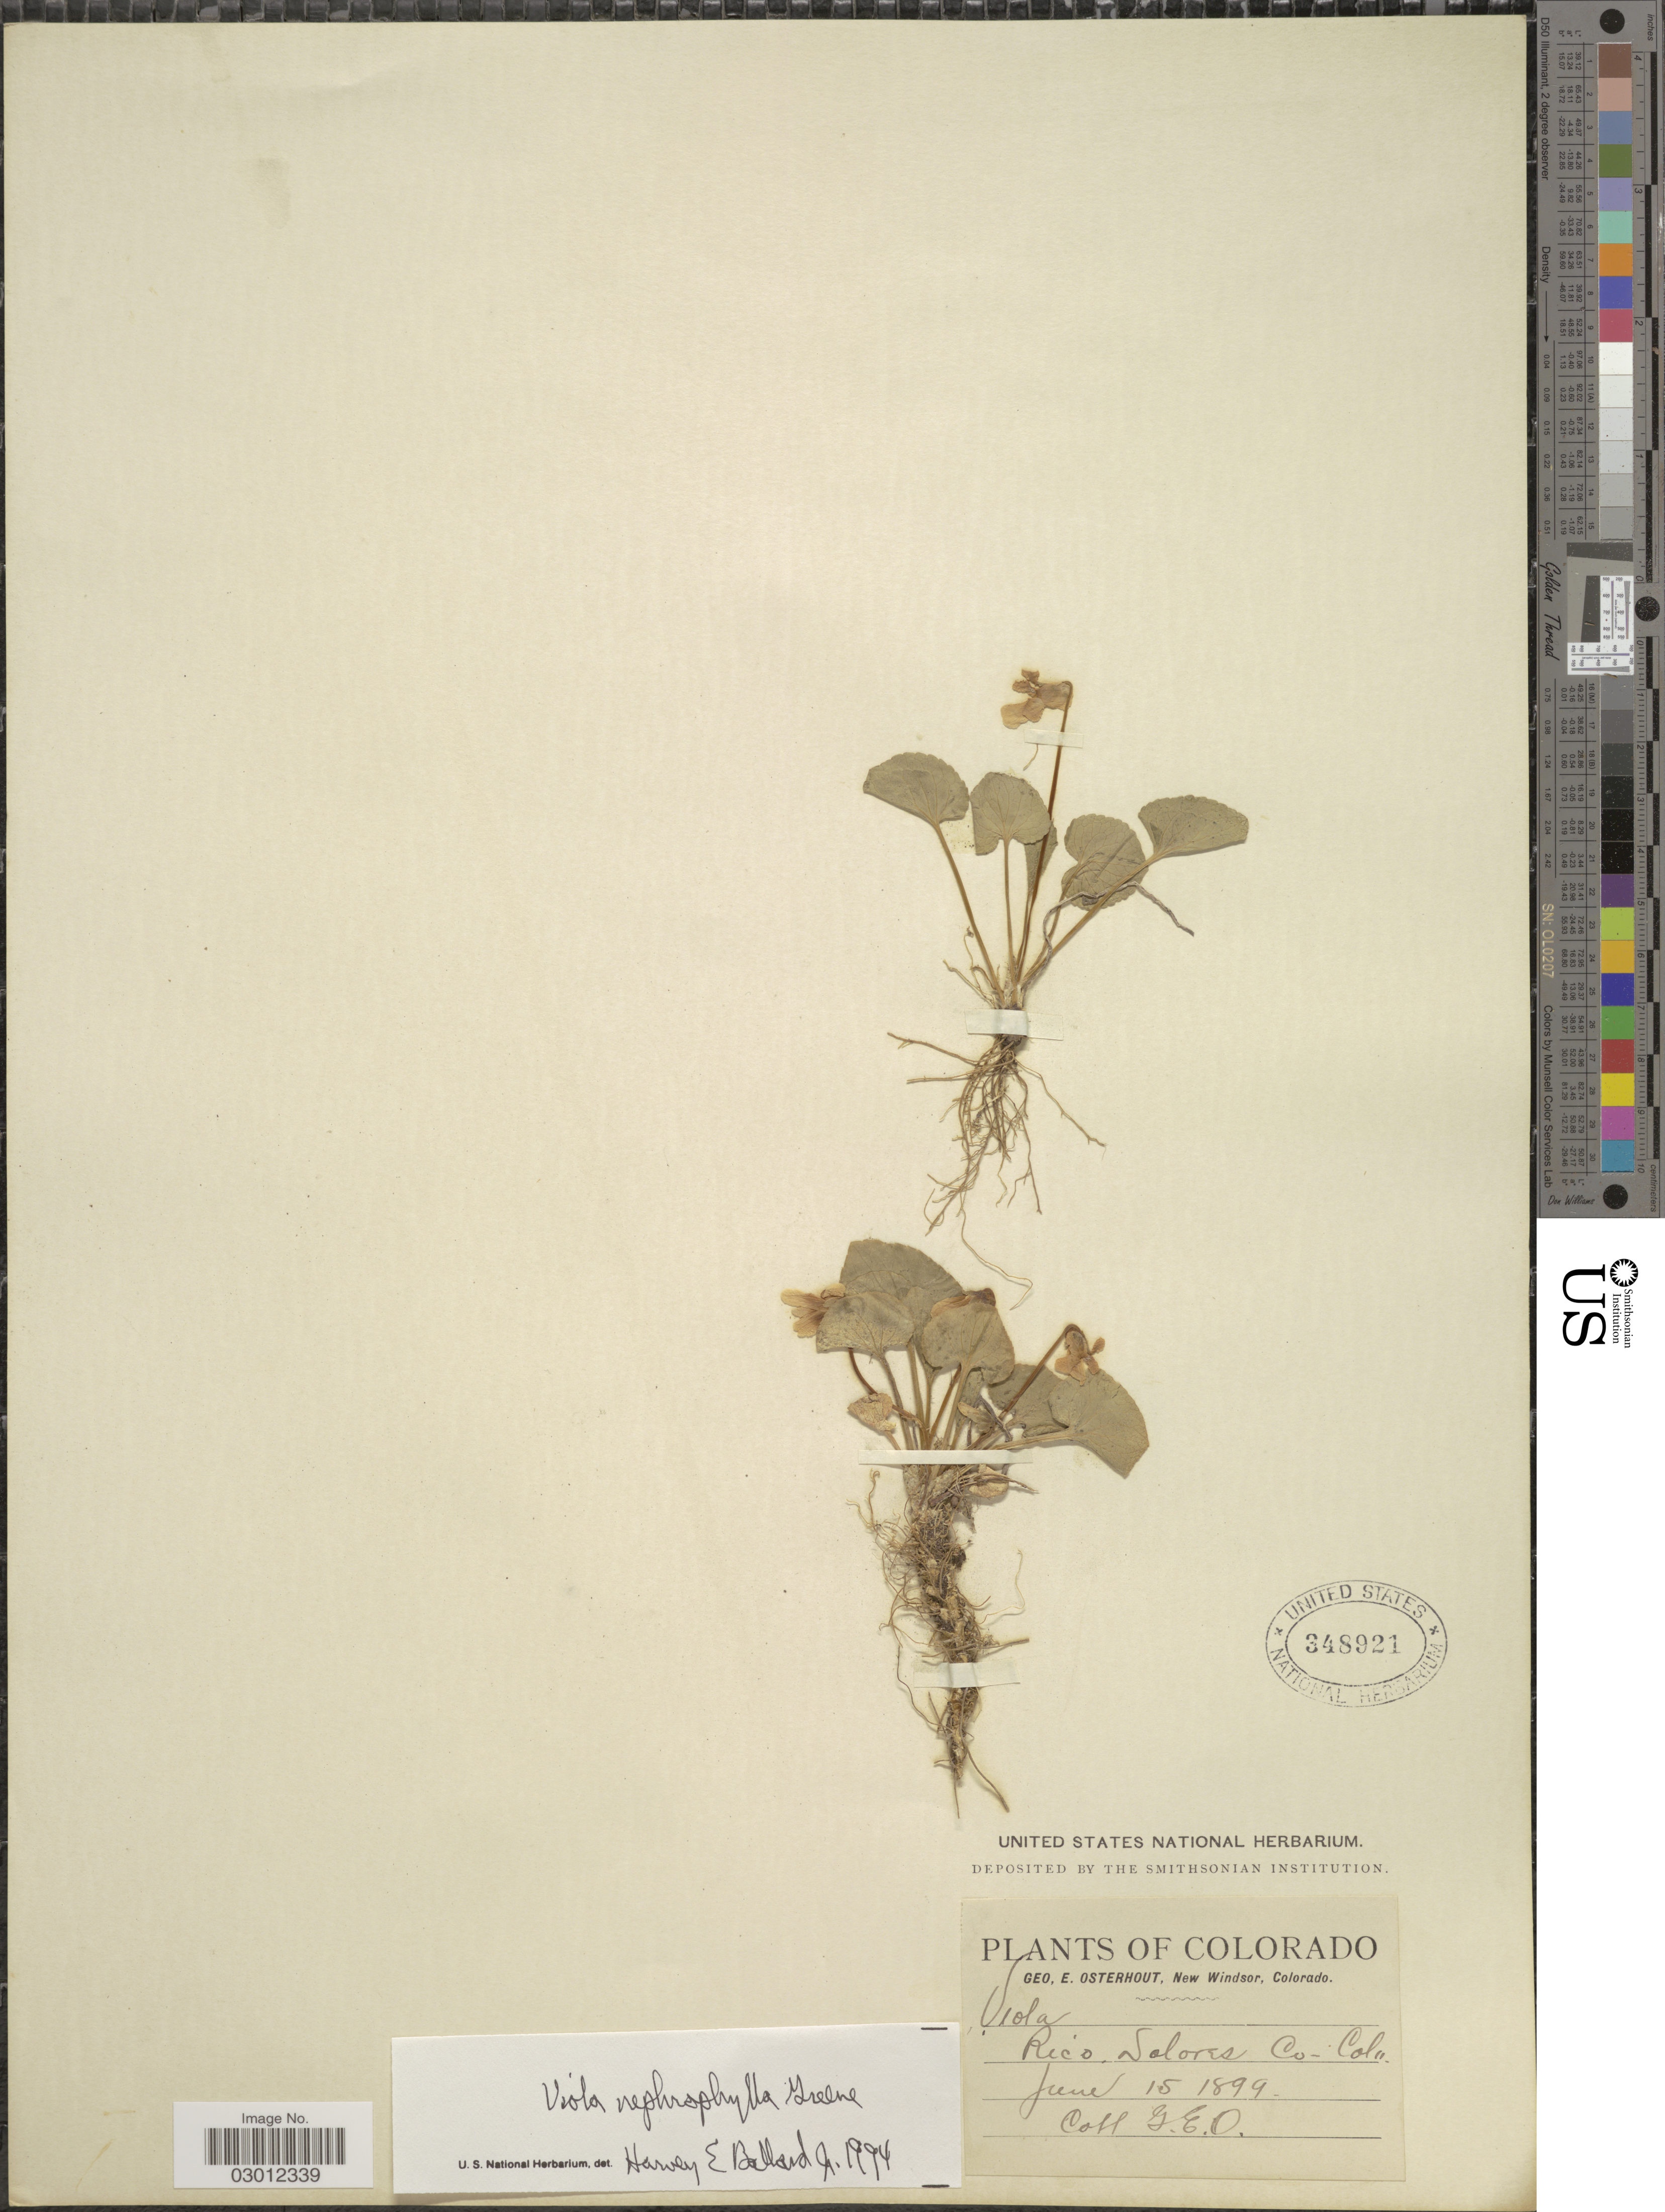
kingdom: Plantae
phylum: Tracheophyta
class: Magnoliopsida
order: Malpighiales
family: Violaceae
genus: Viola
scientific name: Viola nephrophylla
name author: Greene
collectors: G. Osterhout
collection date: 1899-06-15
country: United States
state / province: Colorado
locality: Rico, Dolores Co.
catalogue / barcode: US 348921